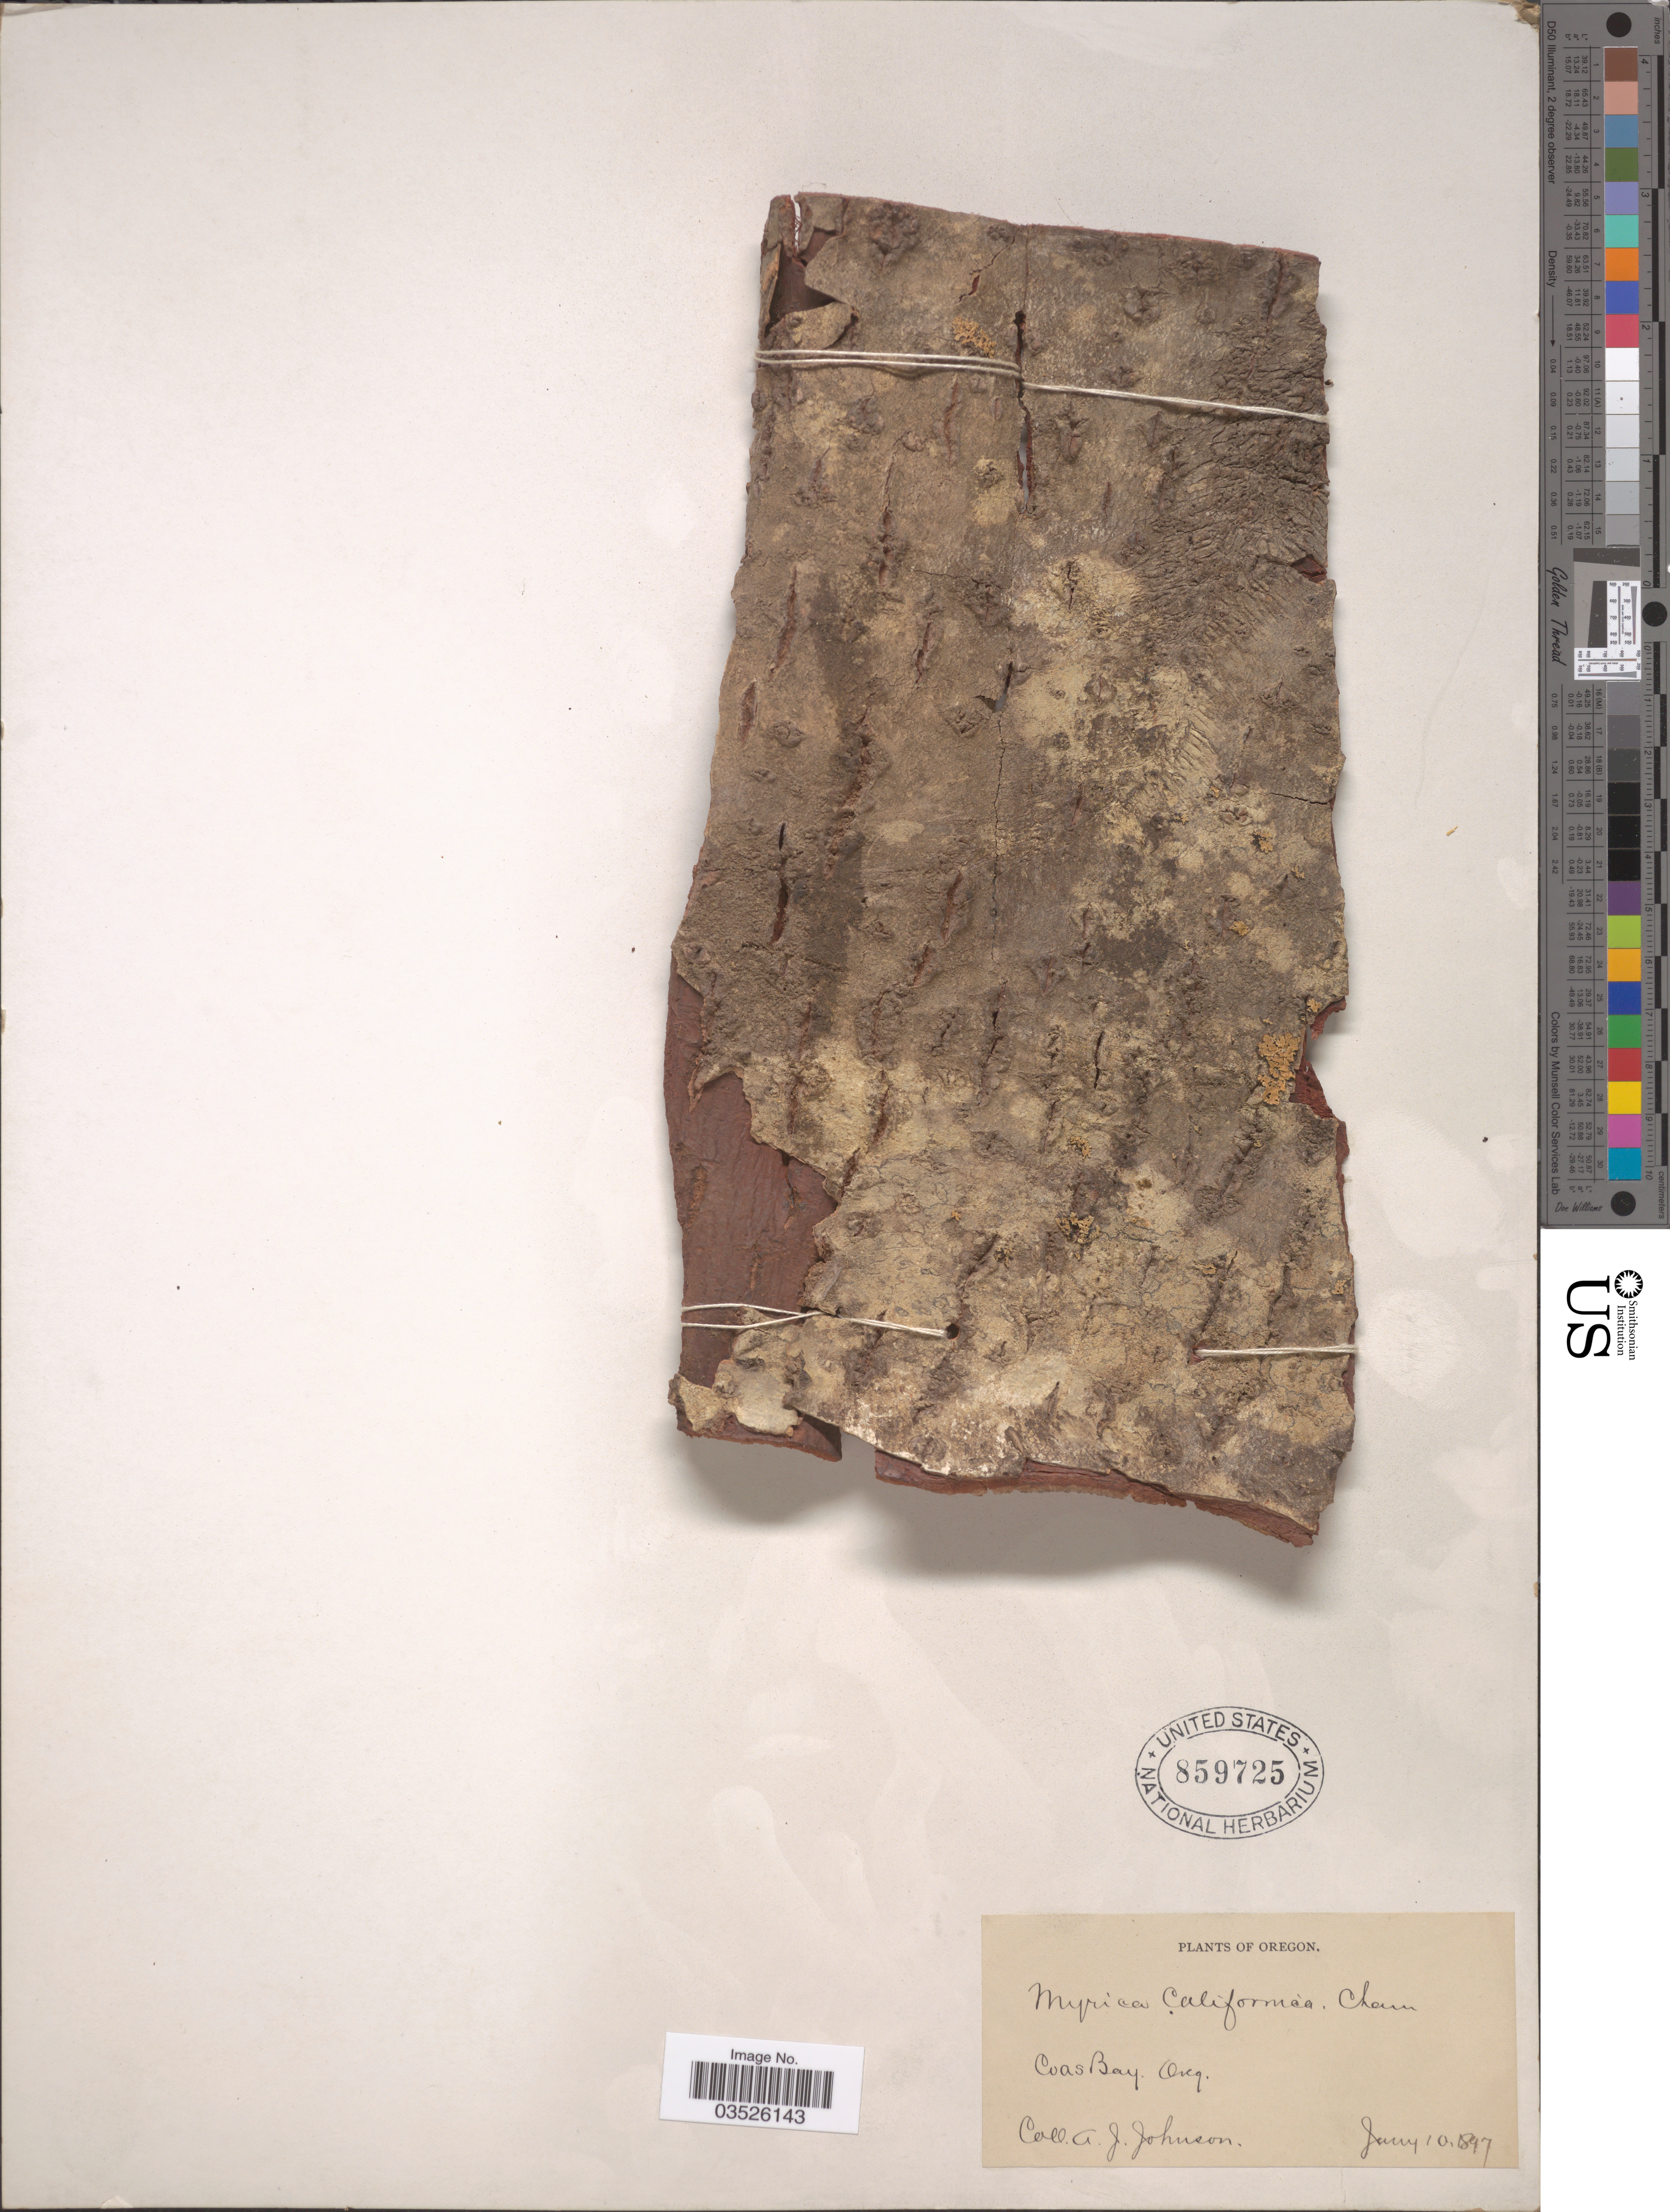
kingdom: Plantae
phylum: Tracheophyta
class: Magnoliopsida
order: Fagales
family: Myricaceae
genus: Morella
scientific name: Morella californica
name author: (Cham.) Wilbur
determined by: Strong, Mark T., (BOT), Smithsonian Institution - National Museum of Natural History (UNITED STATES)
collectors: A. Johnson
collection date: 1897-01-10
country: United States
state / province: Oregon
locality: Coas Bay.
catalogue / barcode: US 859725